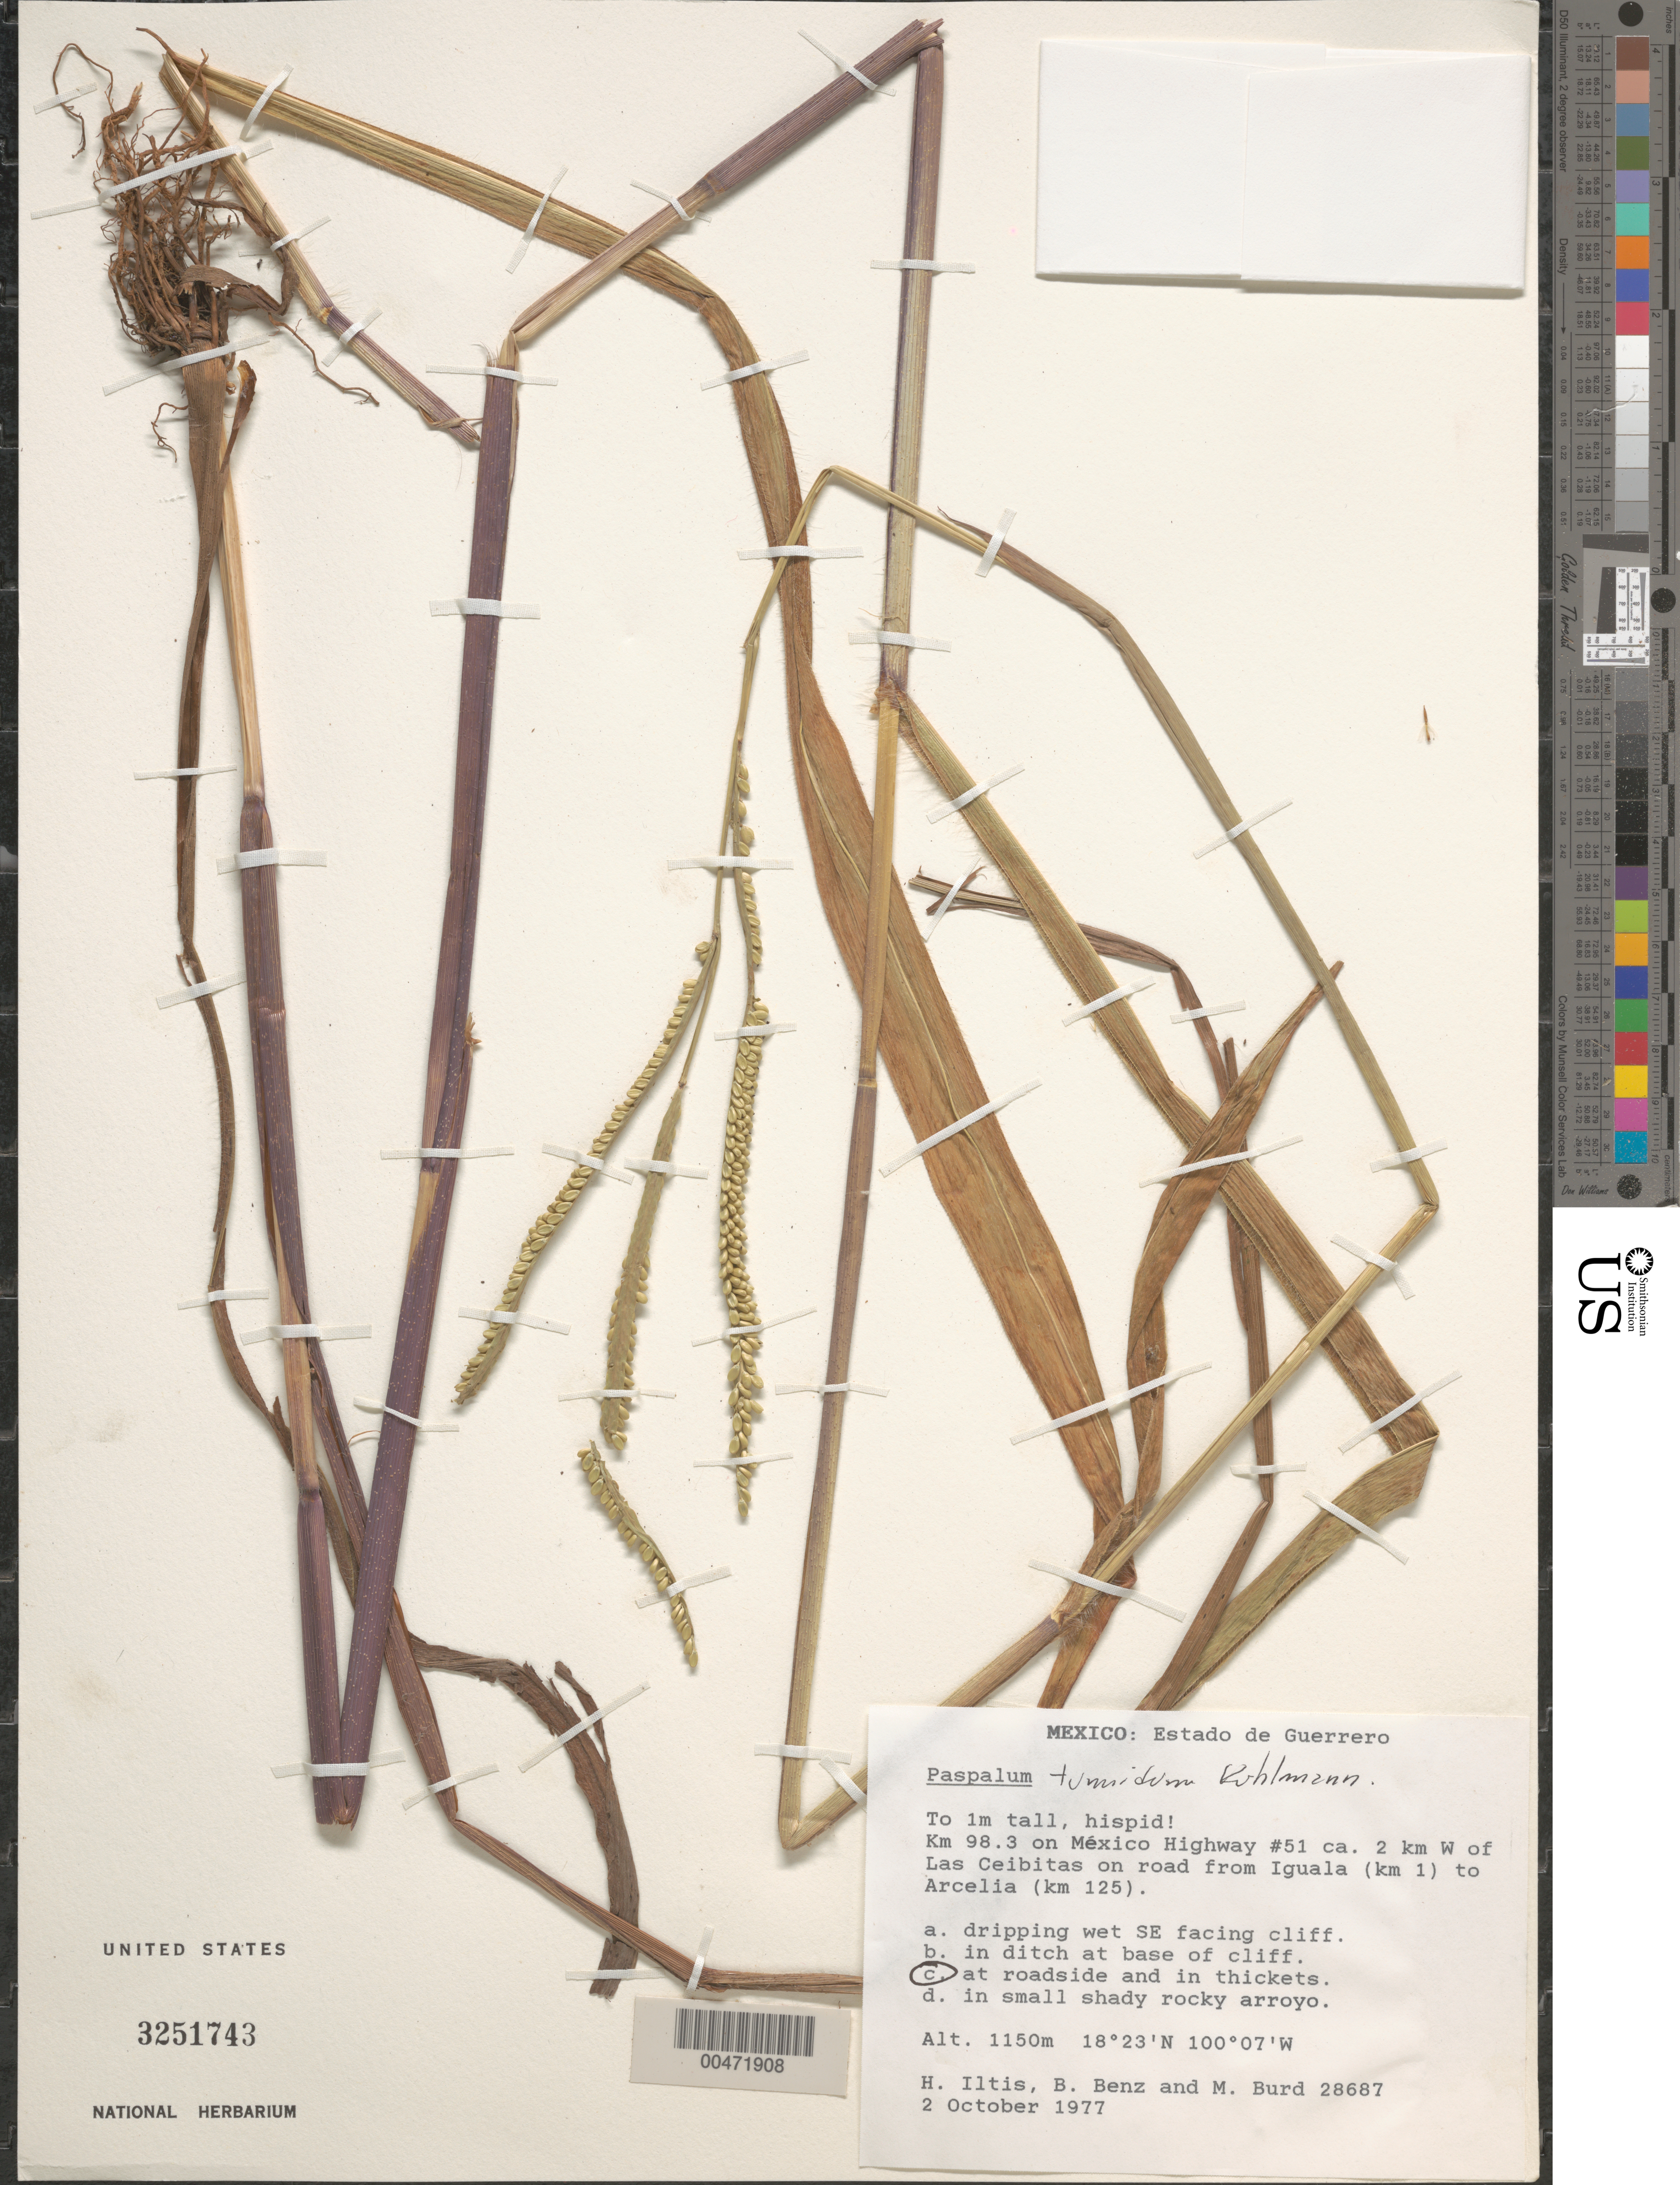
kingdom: Plantae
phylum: Tracheophyta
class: Liliopsida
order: Poales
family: Poaceae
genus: Paspalum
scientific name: Paspalum sp.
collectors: H. H. Iltis, B. Benz & M. Burd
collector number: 28687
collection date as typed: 2 Oct 1977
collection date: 1977-10-02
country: Mexico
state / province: Guerrero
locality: Km 98.3 on México Hwy #51 ca. 2 km W of Las Ceibitas on rd from Iguala (km 1) to Arcelia (km 125)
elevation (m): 1150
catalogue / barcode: US 3251743